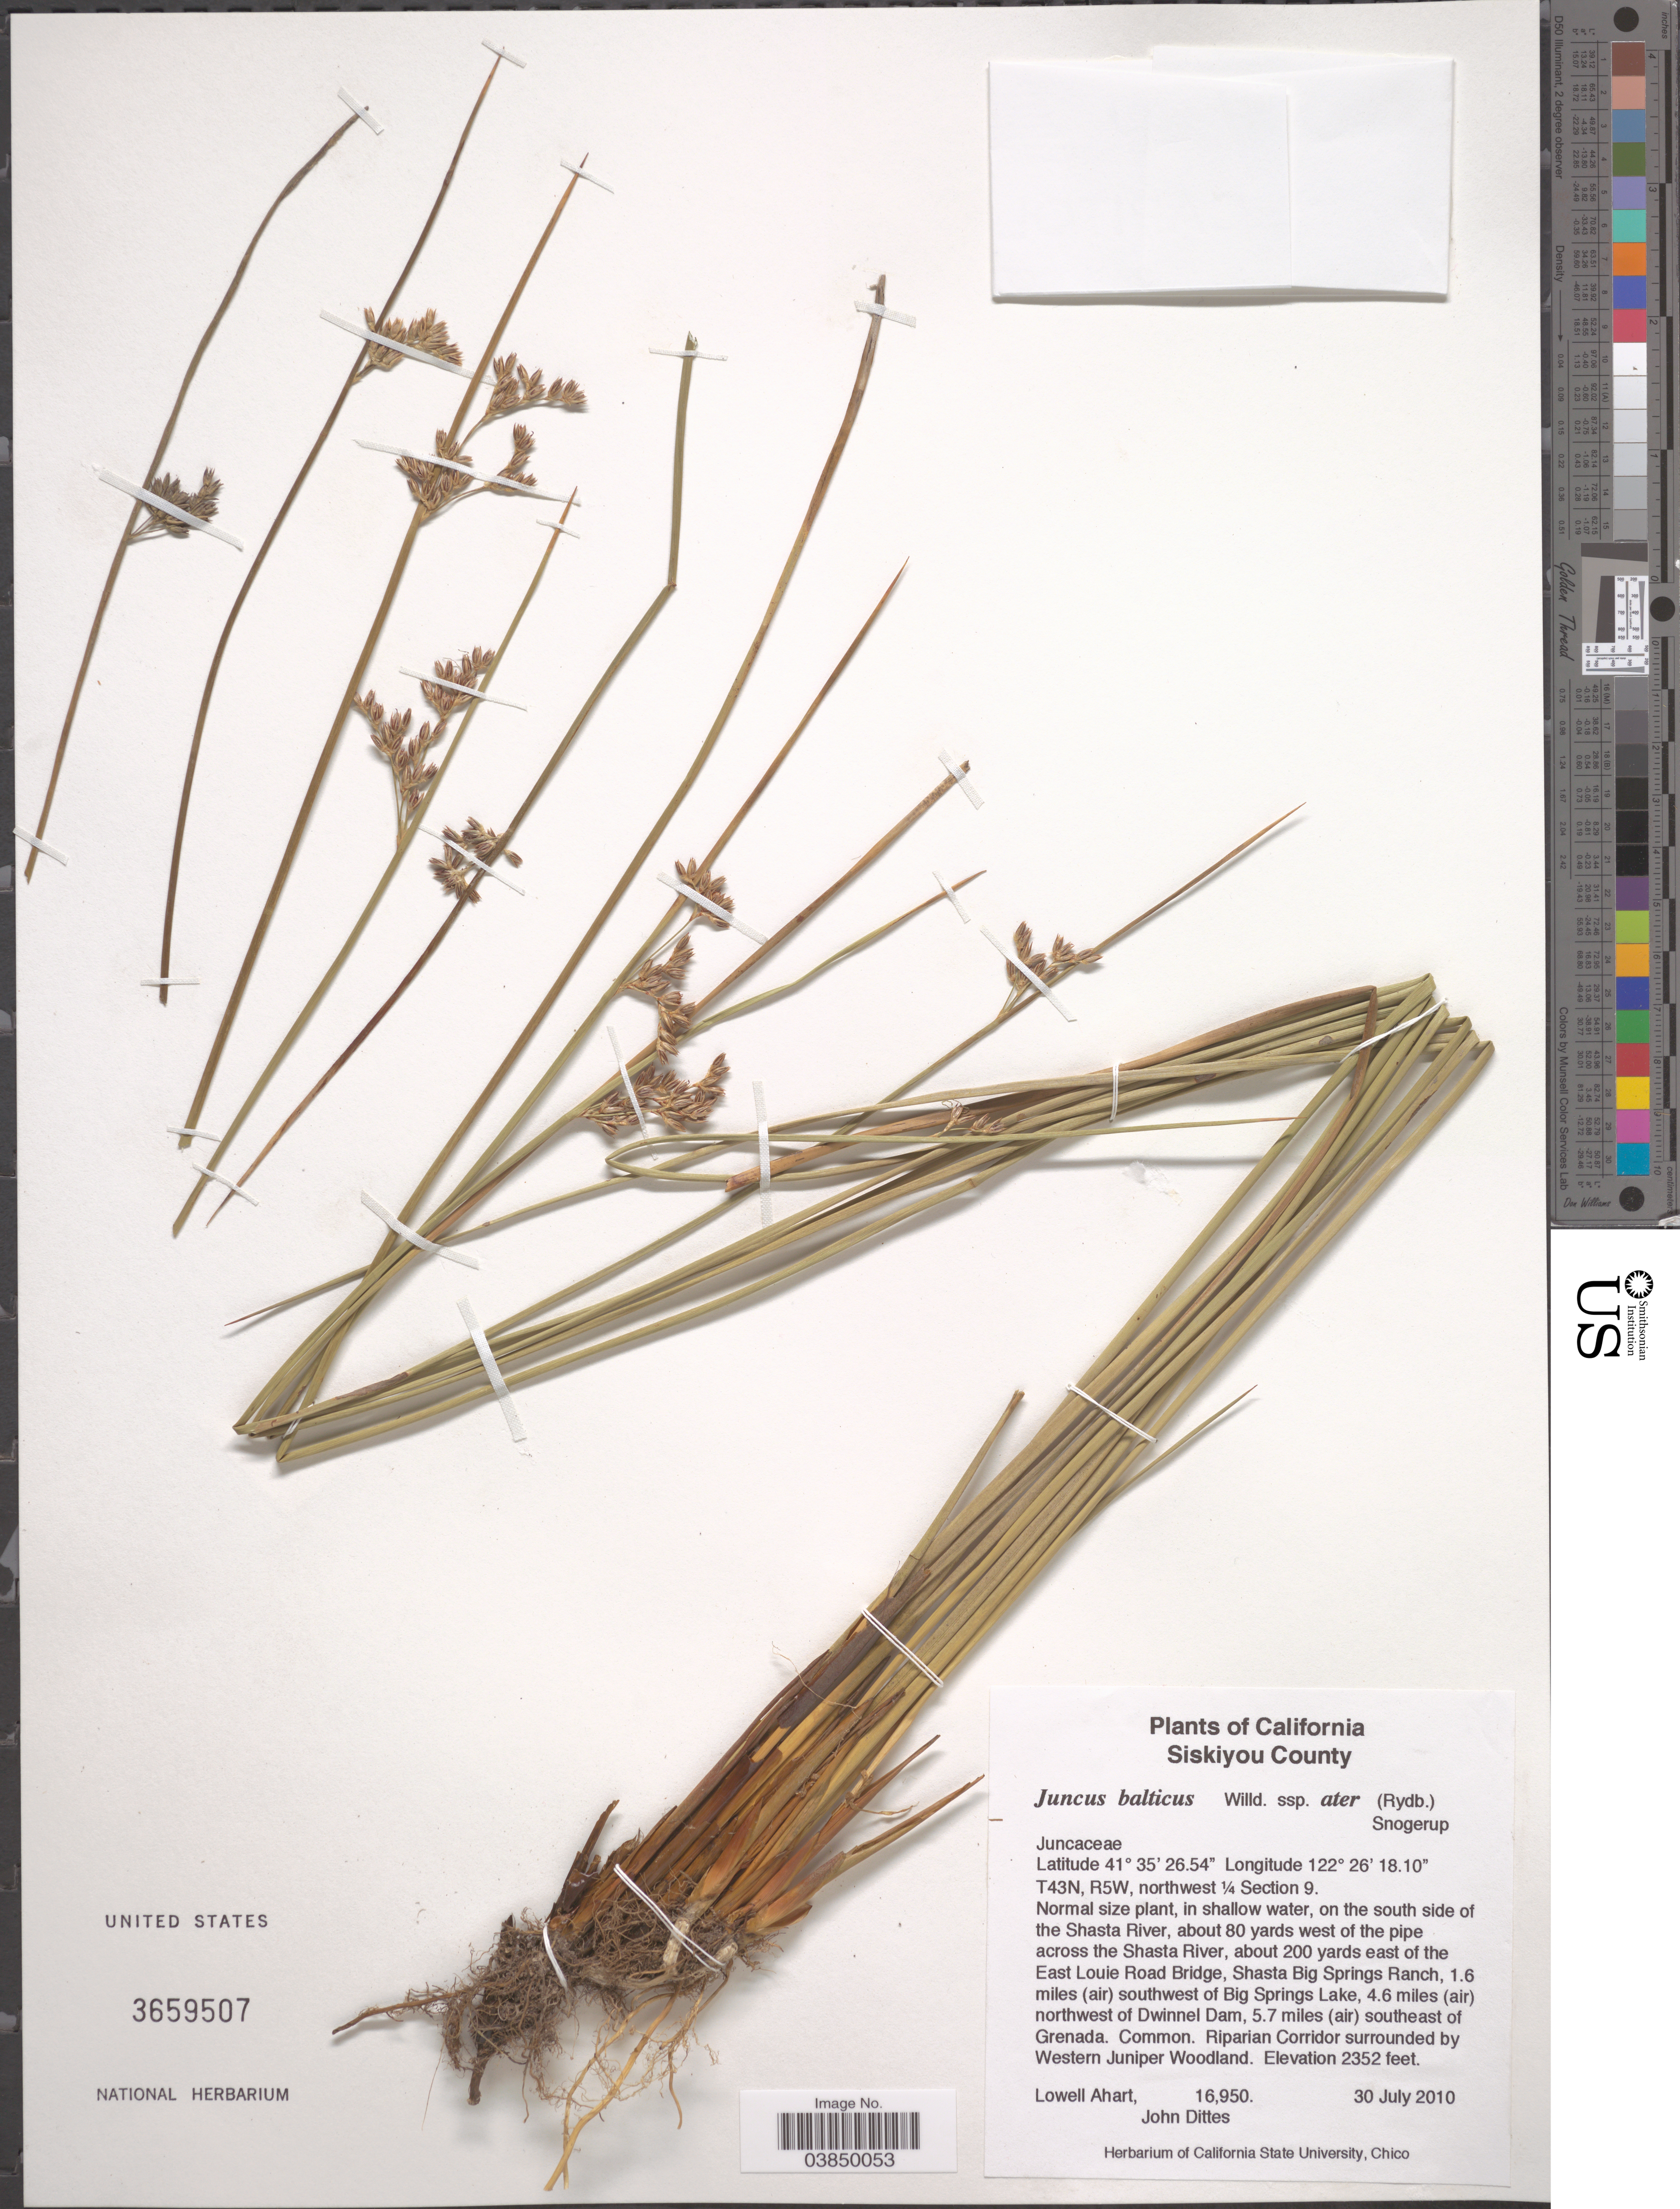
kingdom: Plantae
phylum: Tracheophyta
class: Liliopsida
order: Poales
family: Juncaceae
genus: Juncus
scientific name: Juncus balticus subsp. ater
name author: (Rydb.) Snogerup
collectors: L. Ahart & J. Dittes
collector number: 16950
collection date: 2010-07-30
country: United States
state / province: California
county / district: Siskiyou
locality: Siskiyou County. T43N, R5W, northwest ¼ Section 9. On the south side of the Shasta River, about 80 yards west of the pipe across the Shasta River, about 200 yards east of the East Louie Road Bridge, Shasta Big Springs Ranch, 1.6 miles (air) southwest of Big Springs Lake, 4.6 miles (air) northwest of Dwinnel Dam, 5.7 miles (air) southeast of Grenada. By Western Juniper Woodland.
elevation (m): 717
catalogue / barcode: US 3659507